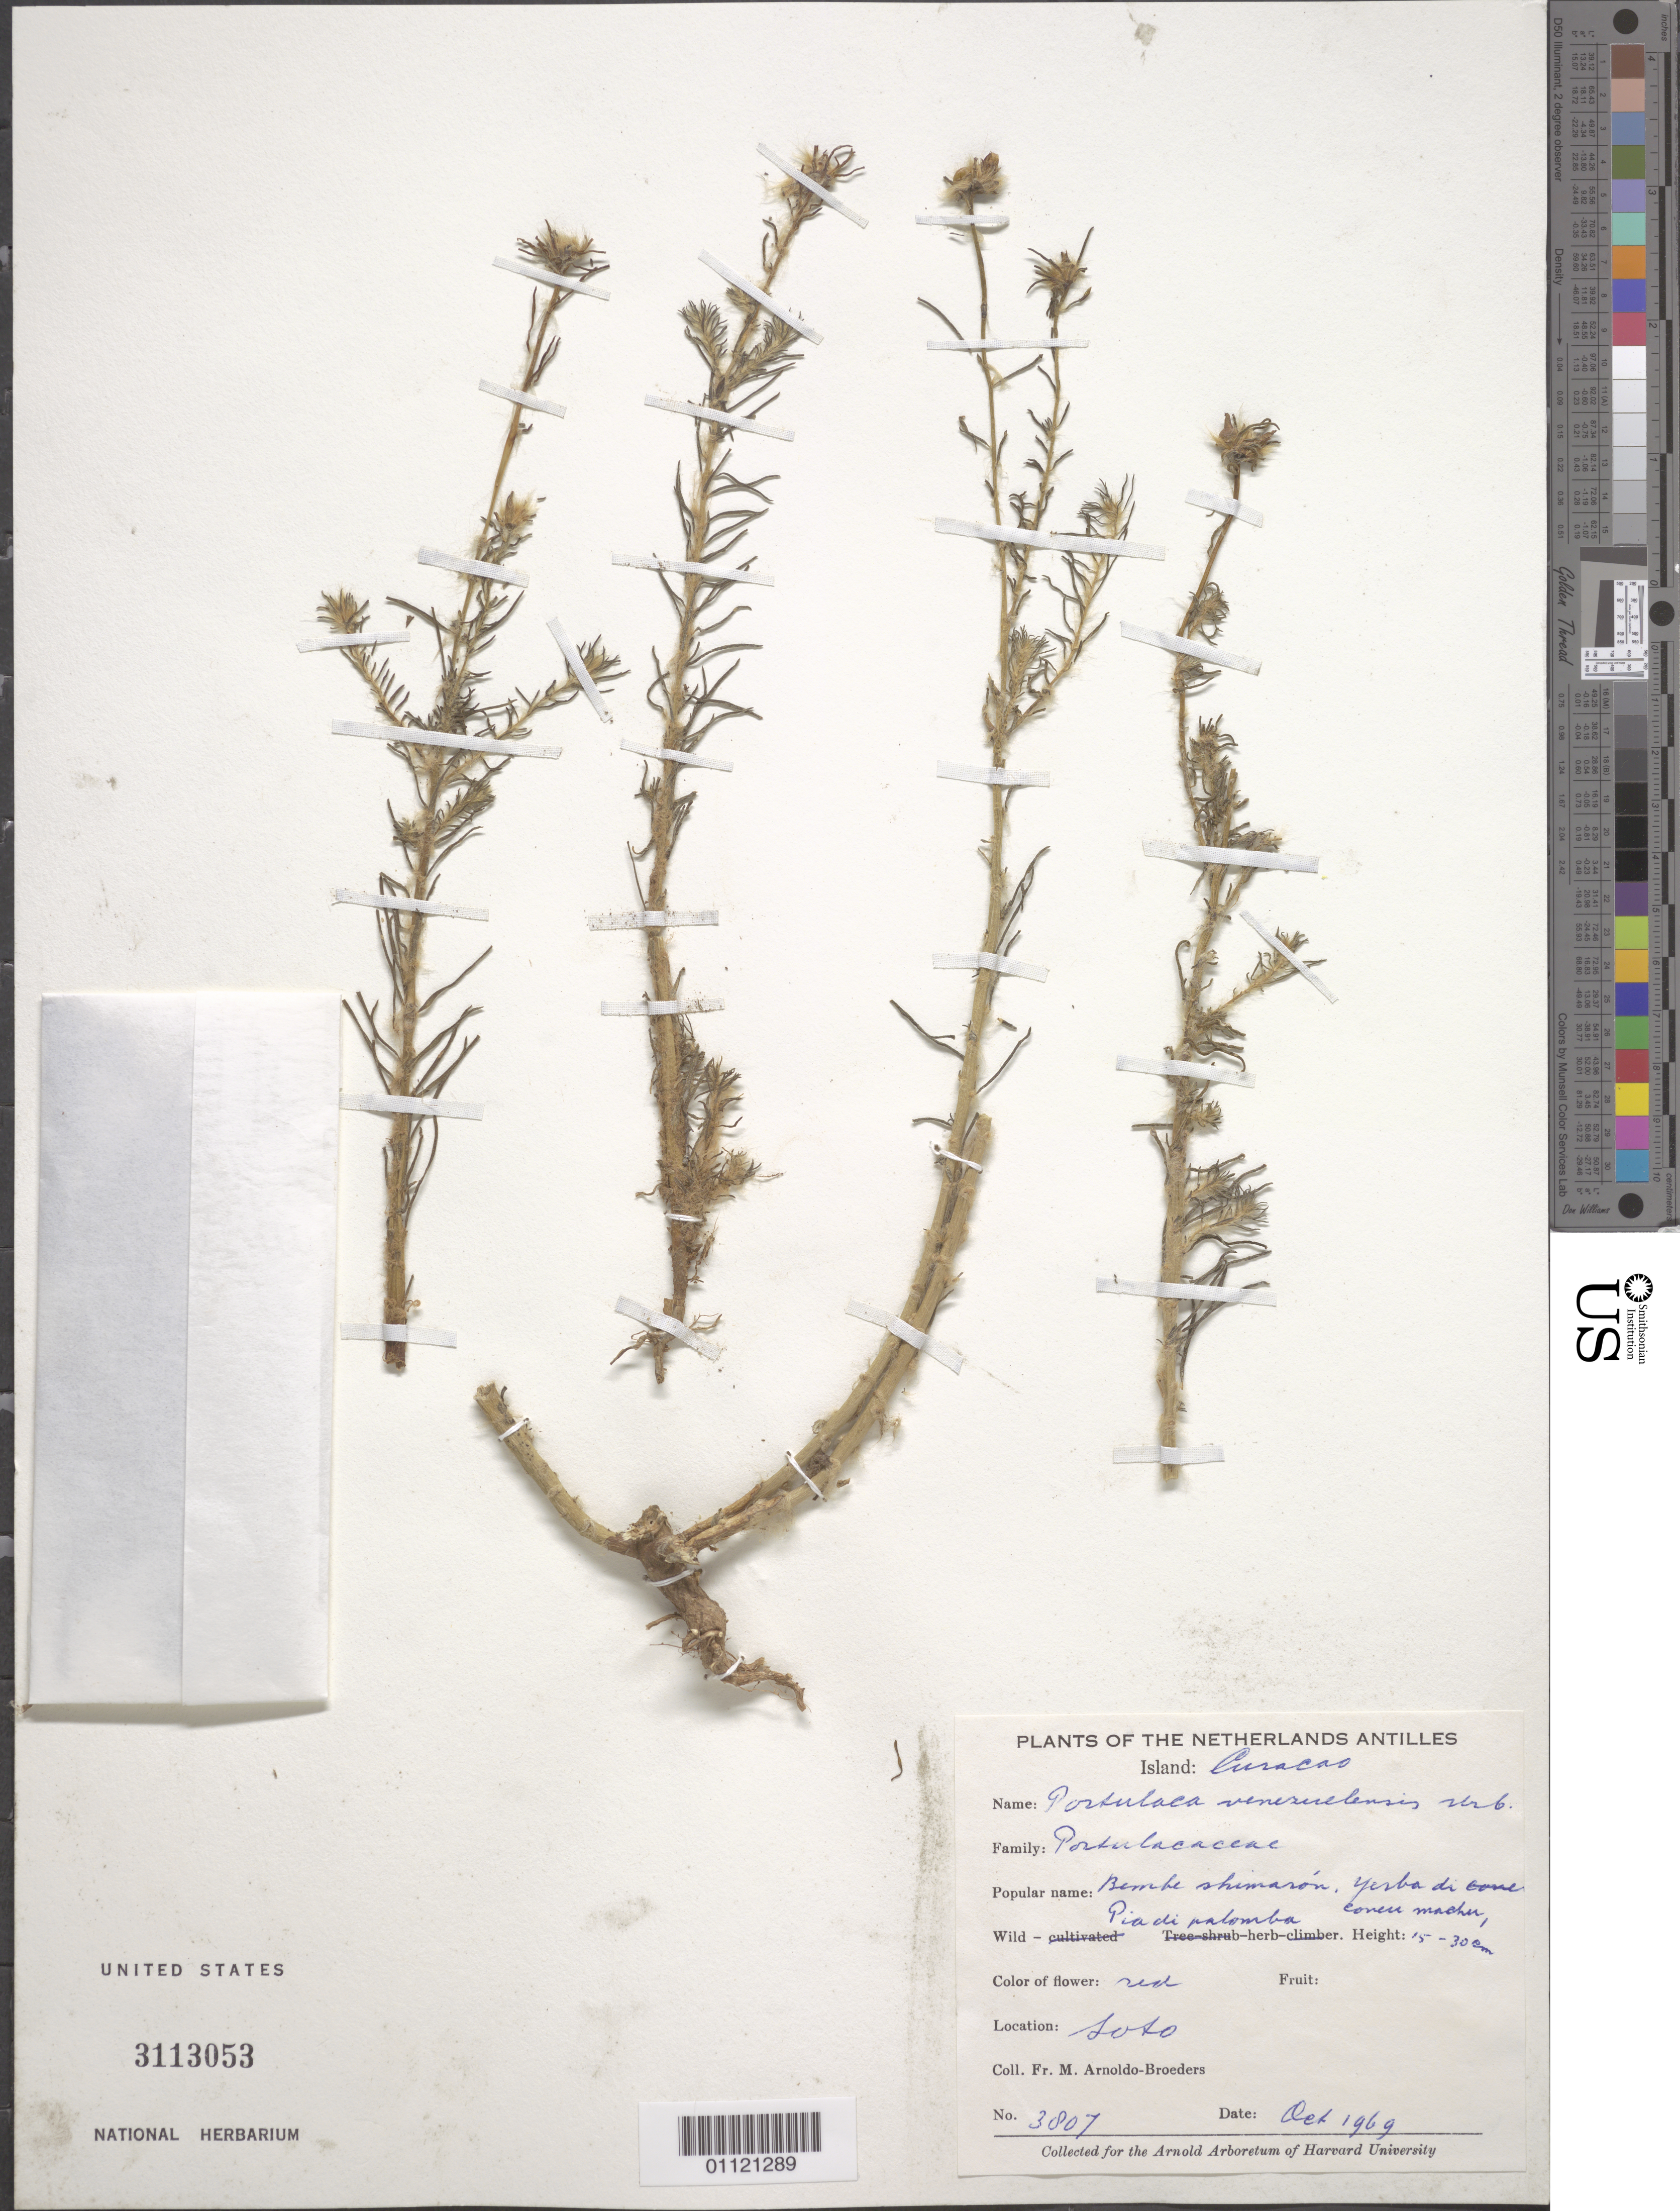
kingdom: Plantae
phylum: Tracheophyta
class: Magnoliopsida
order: Caryophyllales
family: Portulacaceae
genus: Portulaca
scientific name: Portulaca elatior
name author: Mart. ex Rohrb.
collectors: N. Arnoldo-Broeders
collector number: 3807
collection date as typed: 01 Oct 1969 to 31 Oct 1969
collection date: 1969-10-01/1969-10-31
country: Curaçao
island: Curaçao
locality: Soto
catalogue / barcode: US 3113053